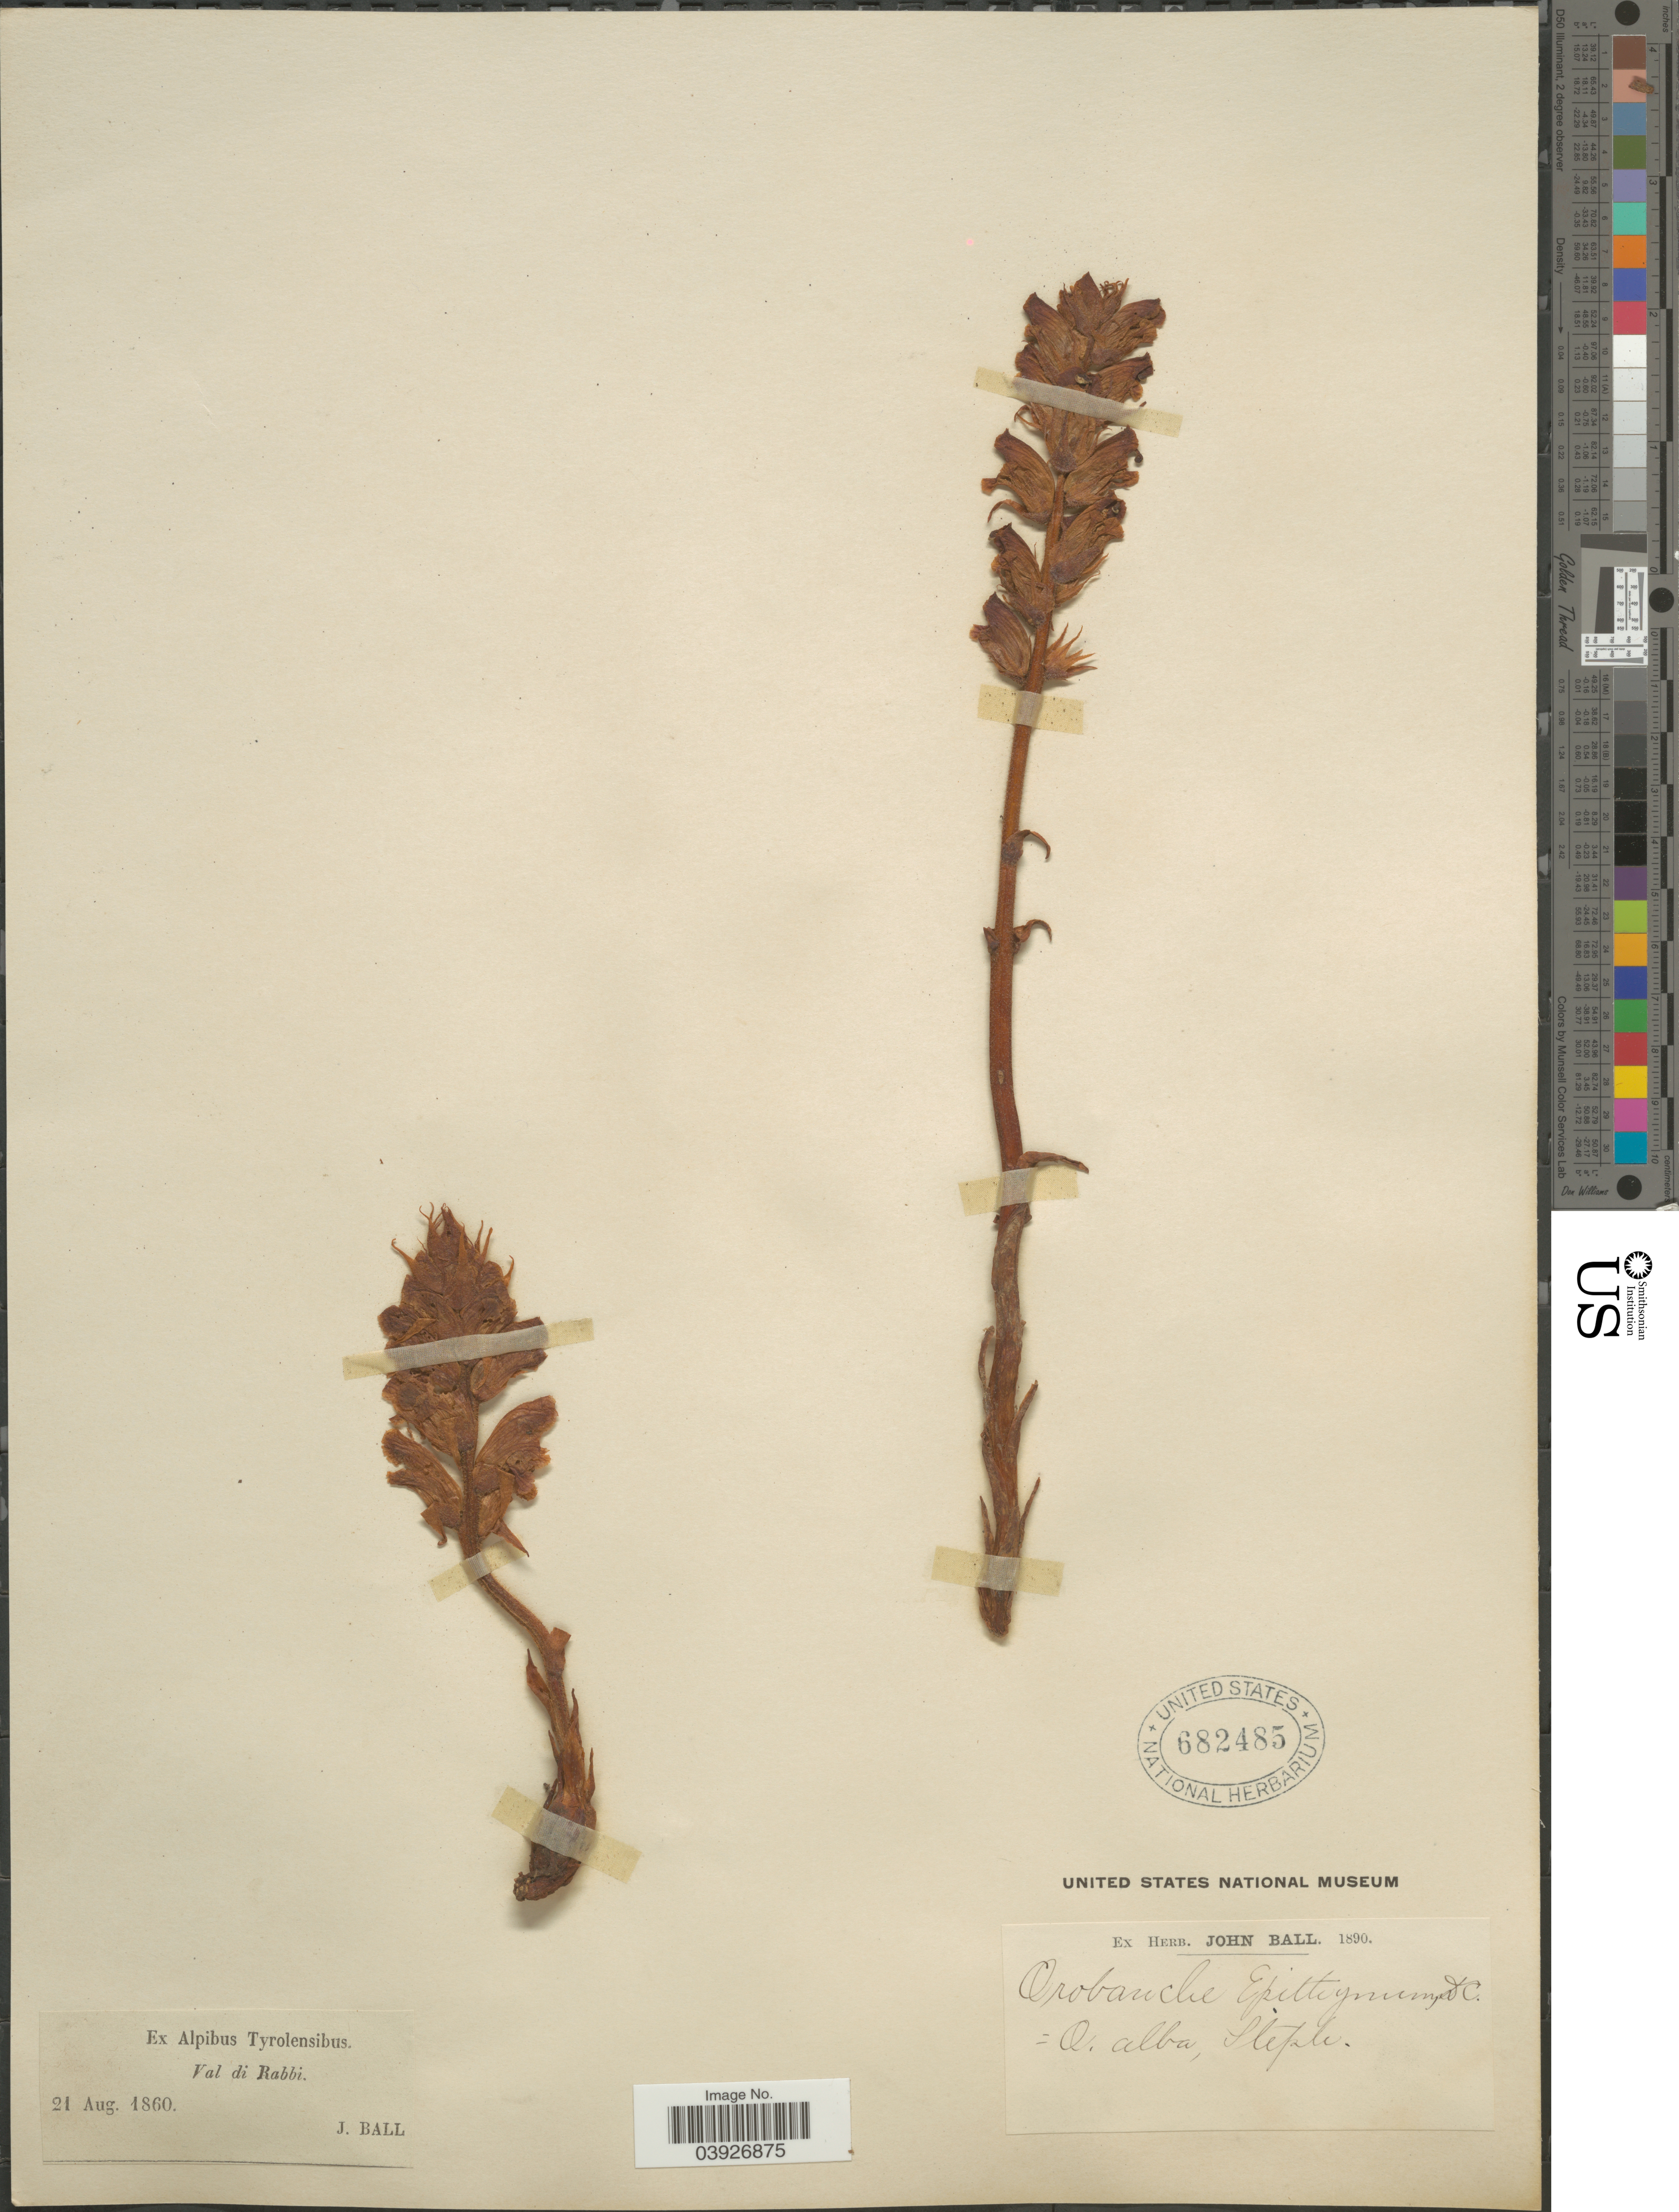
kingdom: Plantae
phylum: Tracheophyta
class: Magnoliopsida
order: Lamiales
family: Orobanchaceae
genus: Orobanche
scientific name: Orobanche epithymum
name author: DC.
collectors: J. Ball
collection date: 1860-08-21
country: Italy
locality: Val di Rabbi.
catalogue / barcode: US 682485